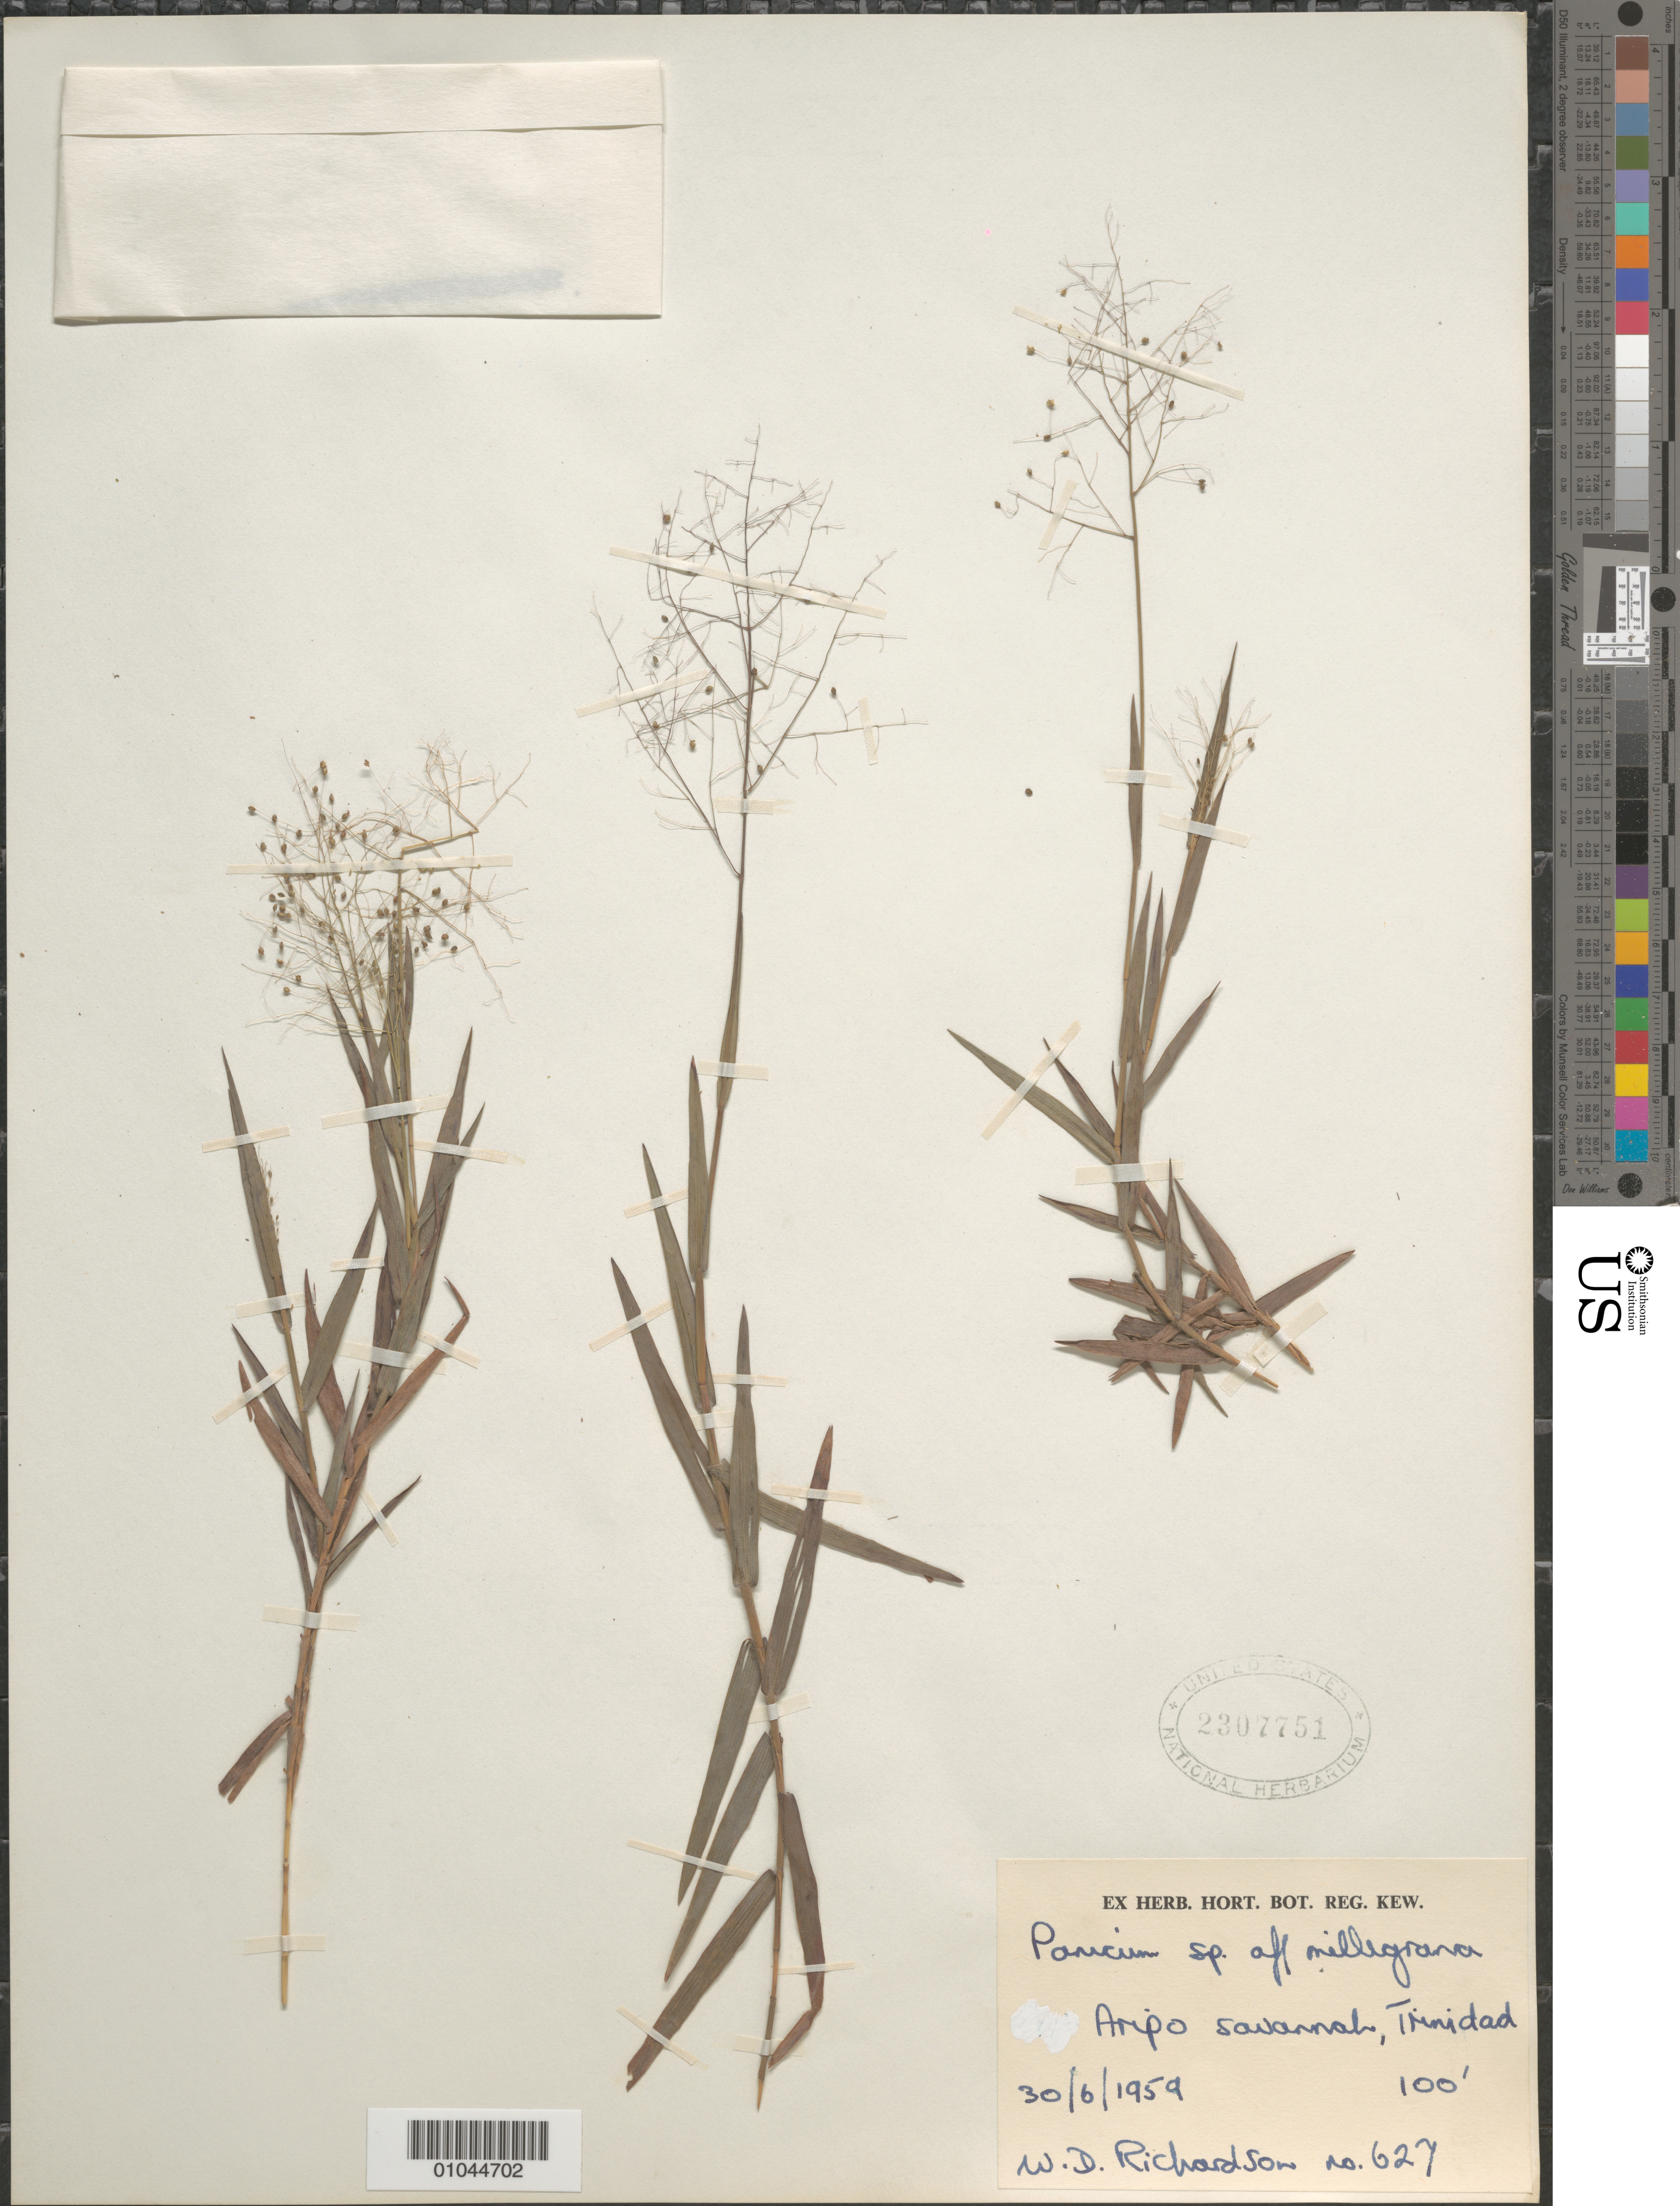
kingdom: Plantae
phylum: Tracheophyta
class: Liliopsida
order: Poales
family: Poaceae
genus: Panicum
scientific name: Panicum sp.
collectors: W. D. Richardson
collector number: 627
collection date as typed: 30 Jun 1959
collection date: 1959-06-30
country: Trinidad and Tobago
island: Trinidad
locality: Aripo Savannah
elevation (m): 30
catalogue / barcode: US 2307751